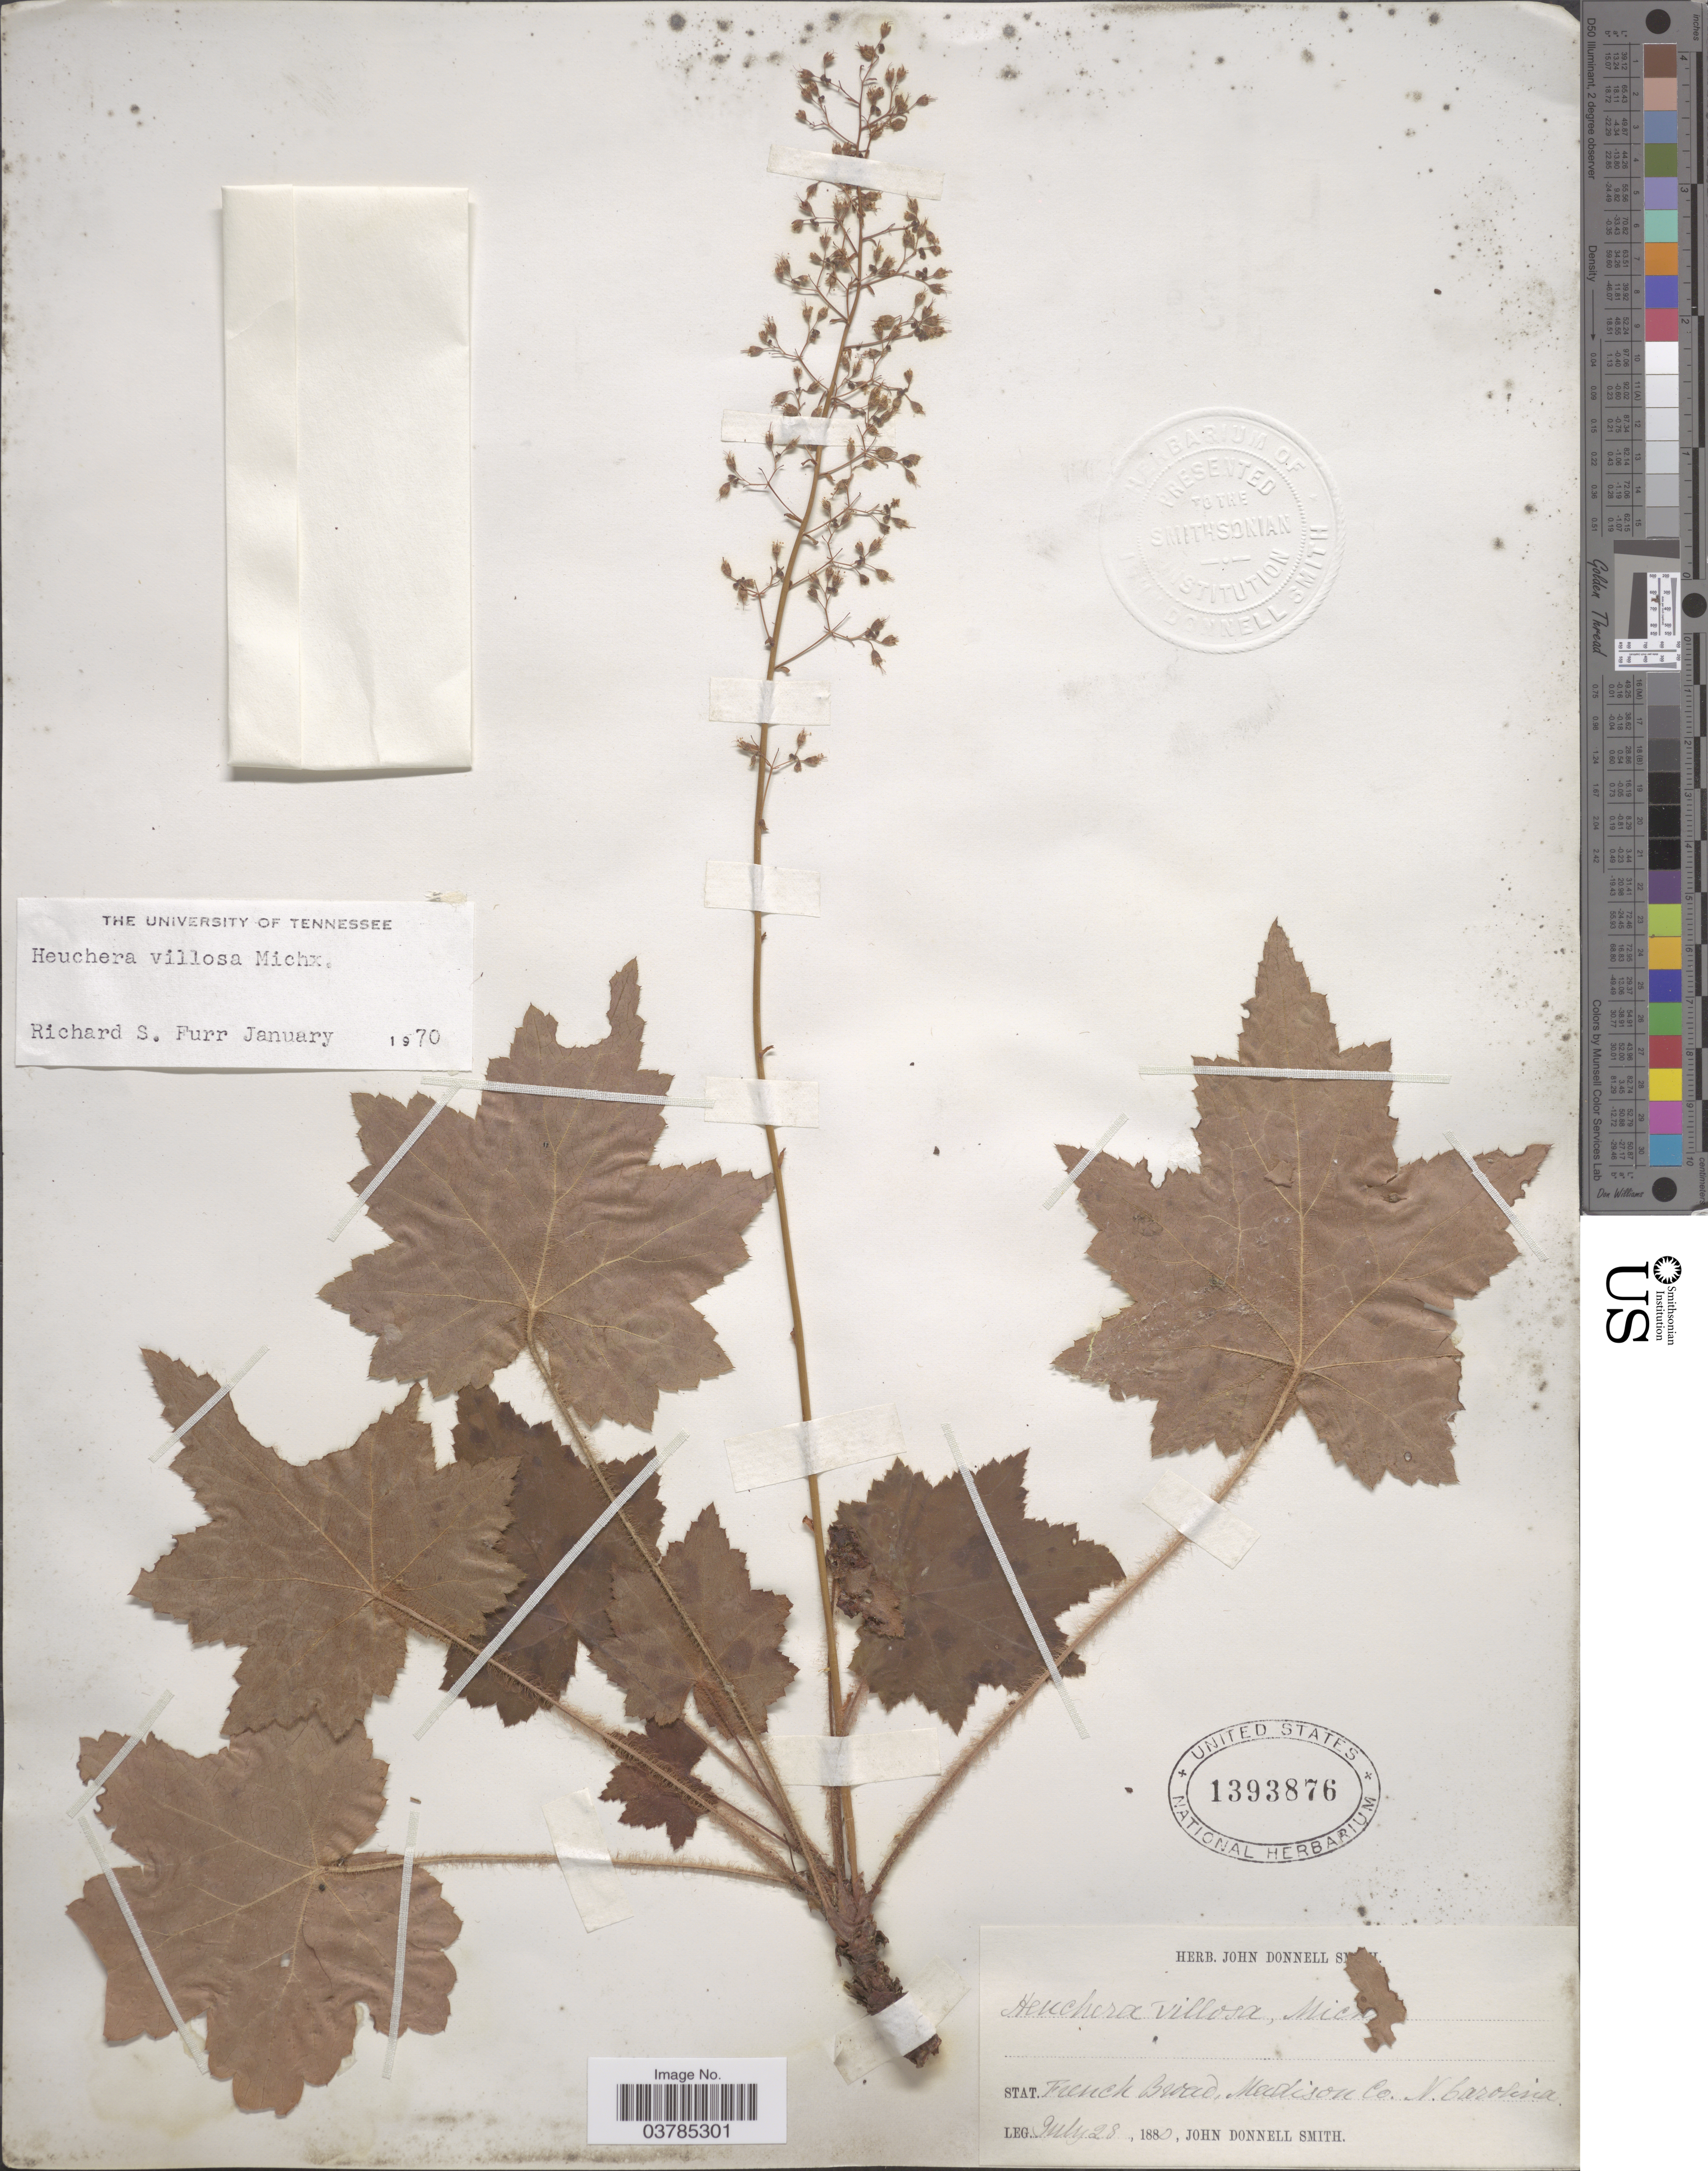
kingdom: Plantae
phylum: Tracheophyta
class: Magnoliopsida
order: Saxifragales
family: Saxifragaceae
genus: Heuchera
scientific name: Heuchera villosa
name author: Michx.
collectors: J. Donnell Smith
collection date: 1880-07-28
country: United States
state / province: North Carolina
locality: Stat. French Broad, Madison Co.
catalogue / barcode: US 1393876